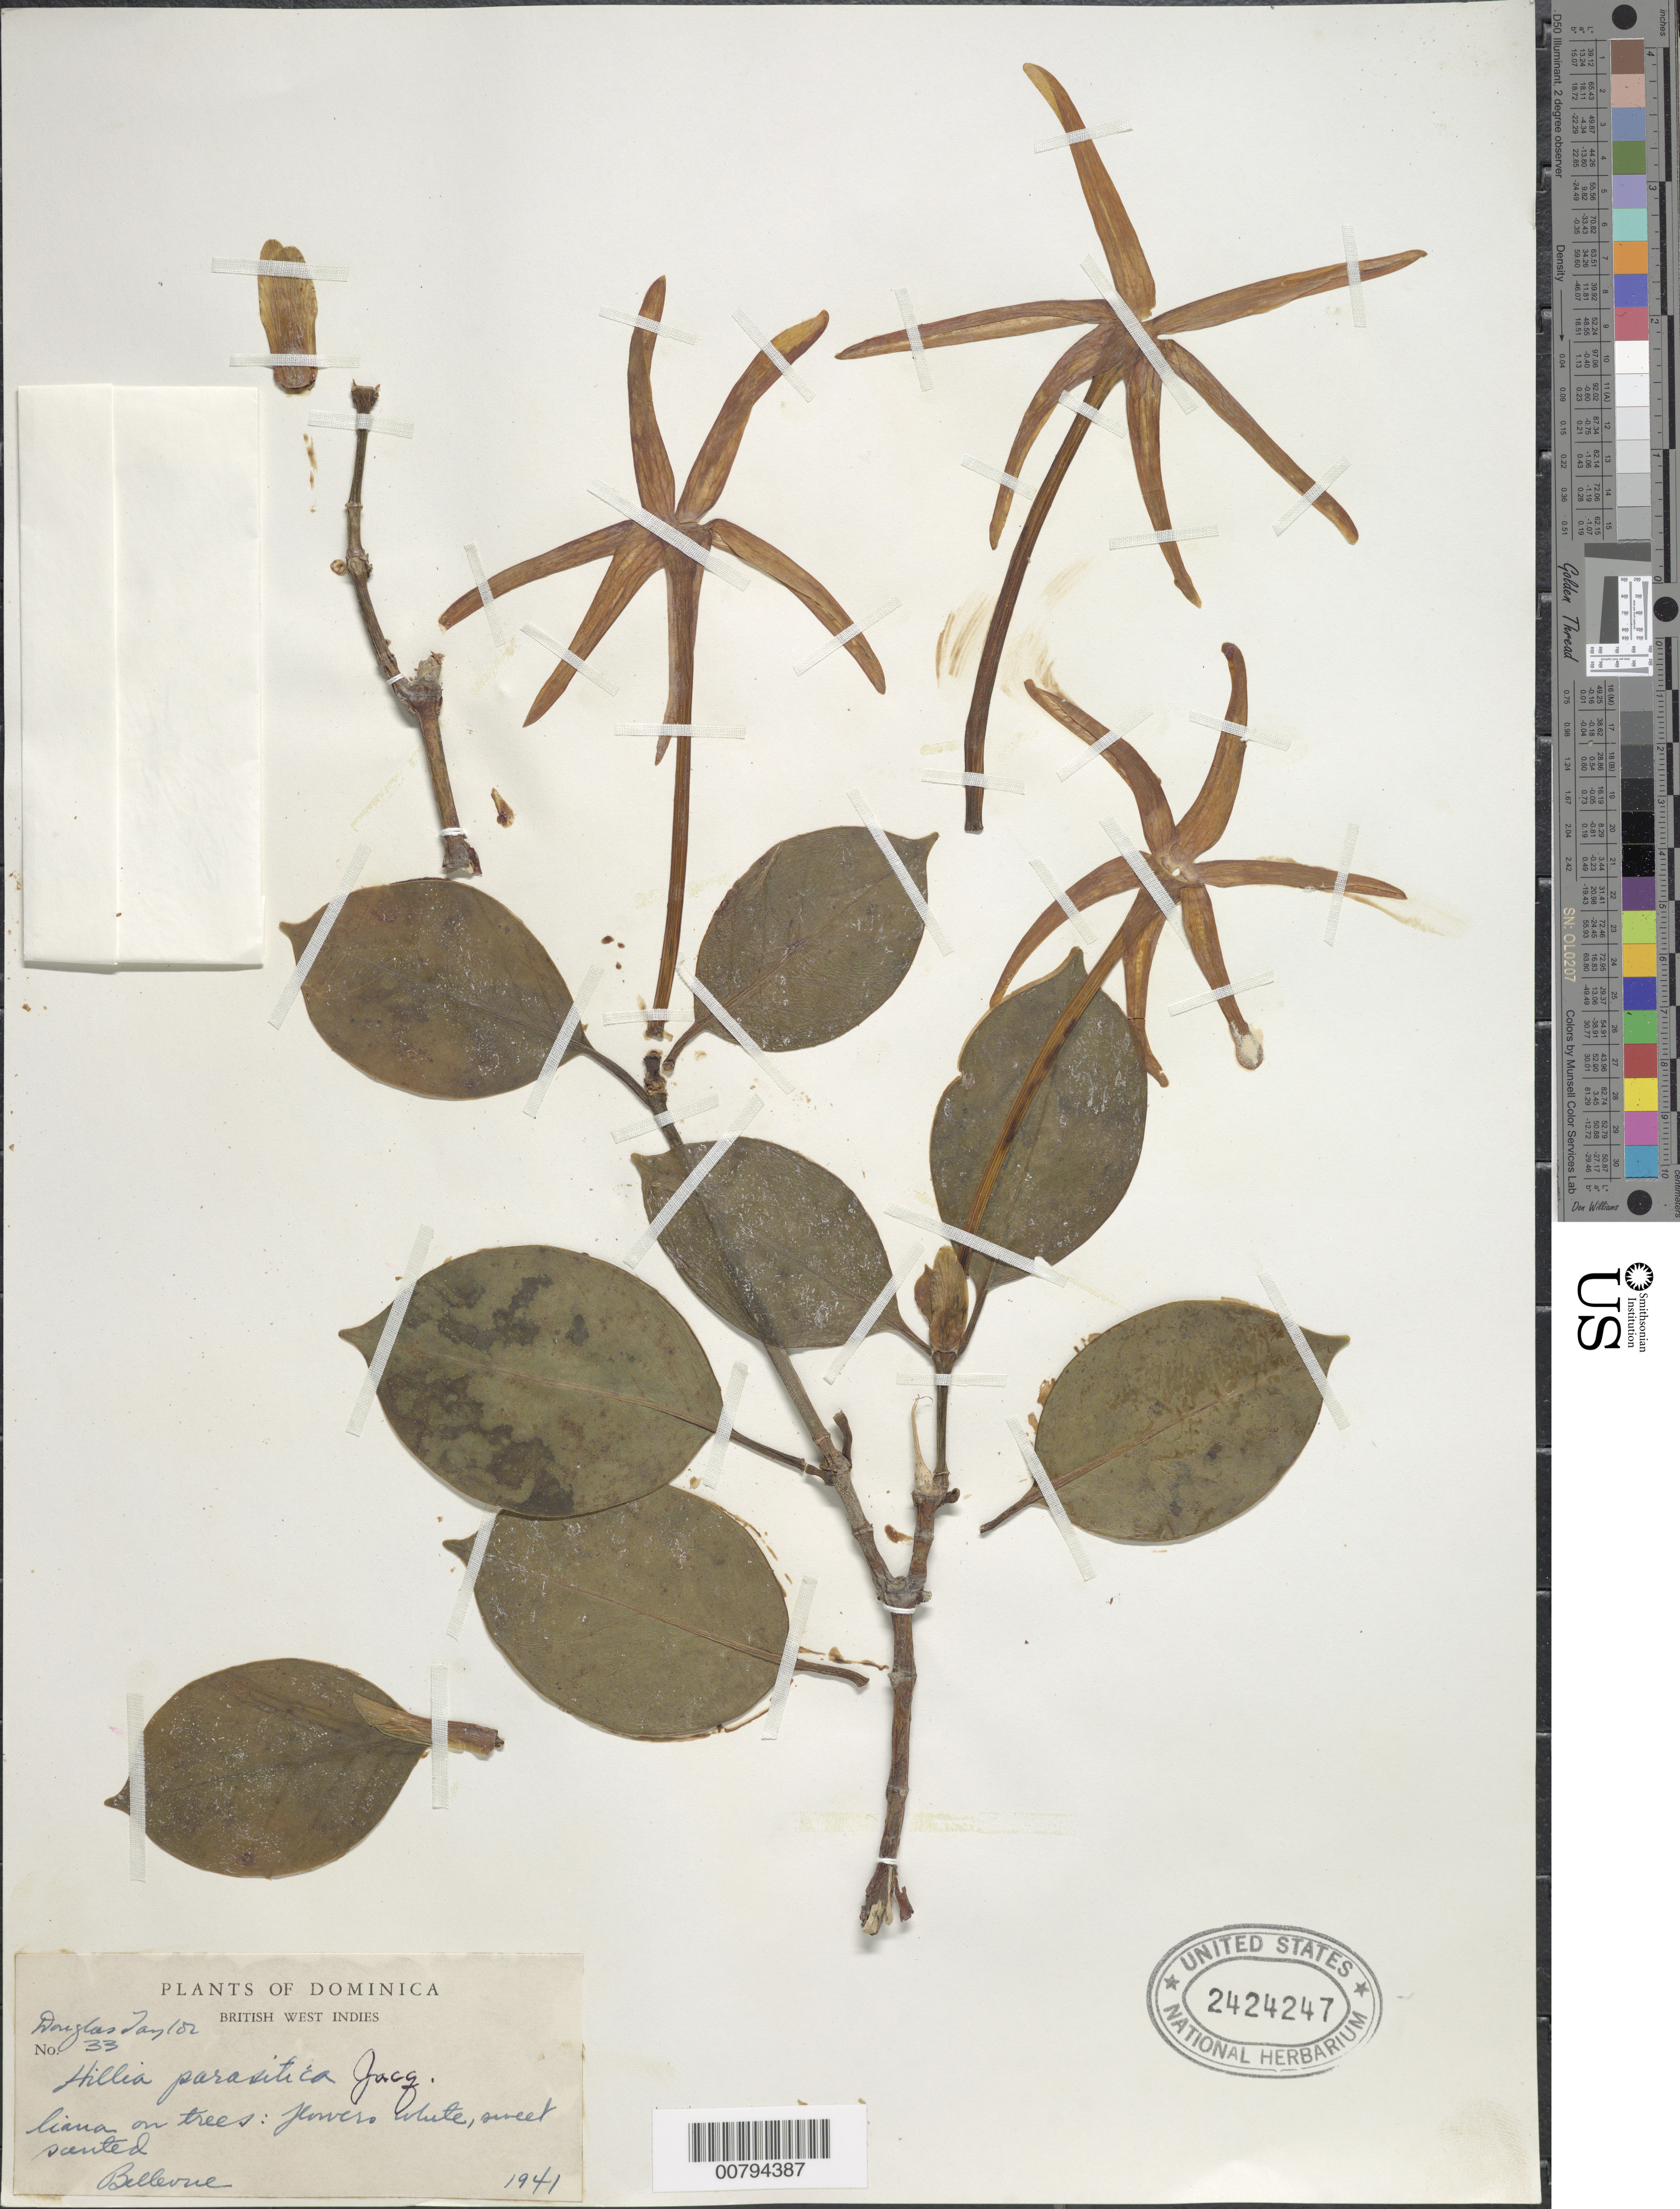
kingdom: Plantae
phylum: Tracheophyta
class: Magnoliopsida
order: Gentianales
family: Rubiaceae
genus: Hillia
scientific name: Hillia parasitica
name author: Jacq.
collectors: D. Taylor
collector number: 33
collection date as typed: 1941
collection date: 1941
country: Dominica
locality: Bellevue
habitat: On trees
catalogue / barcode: US 2424247